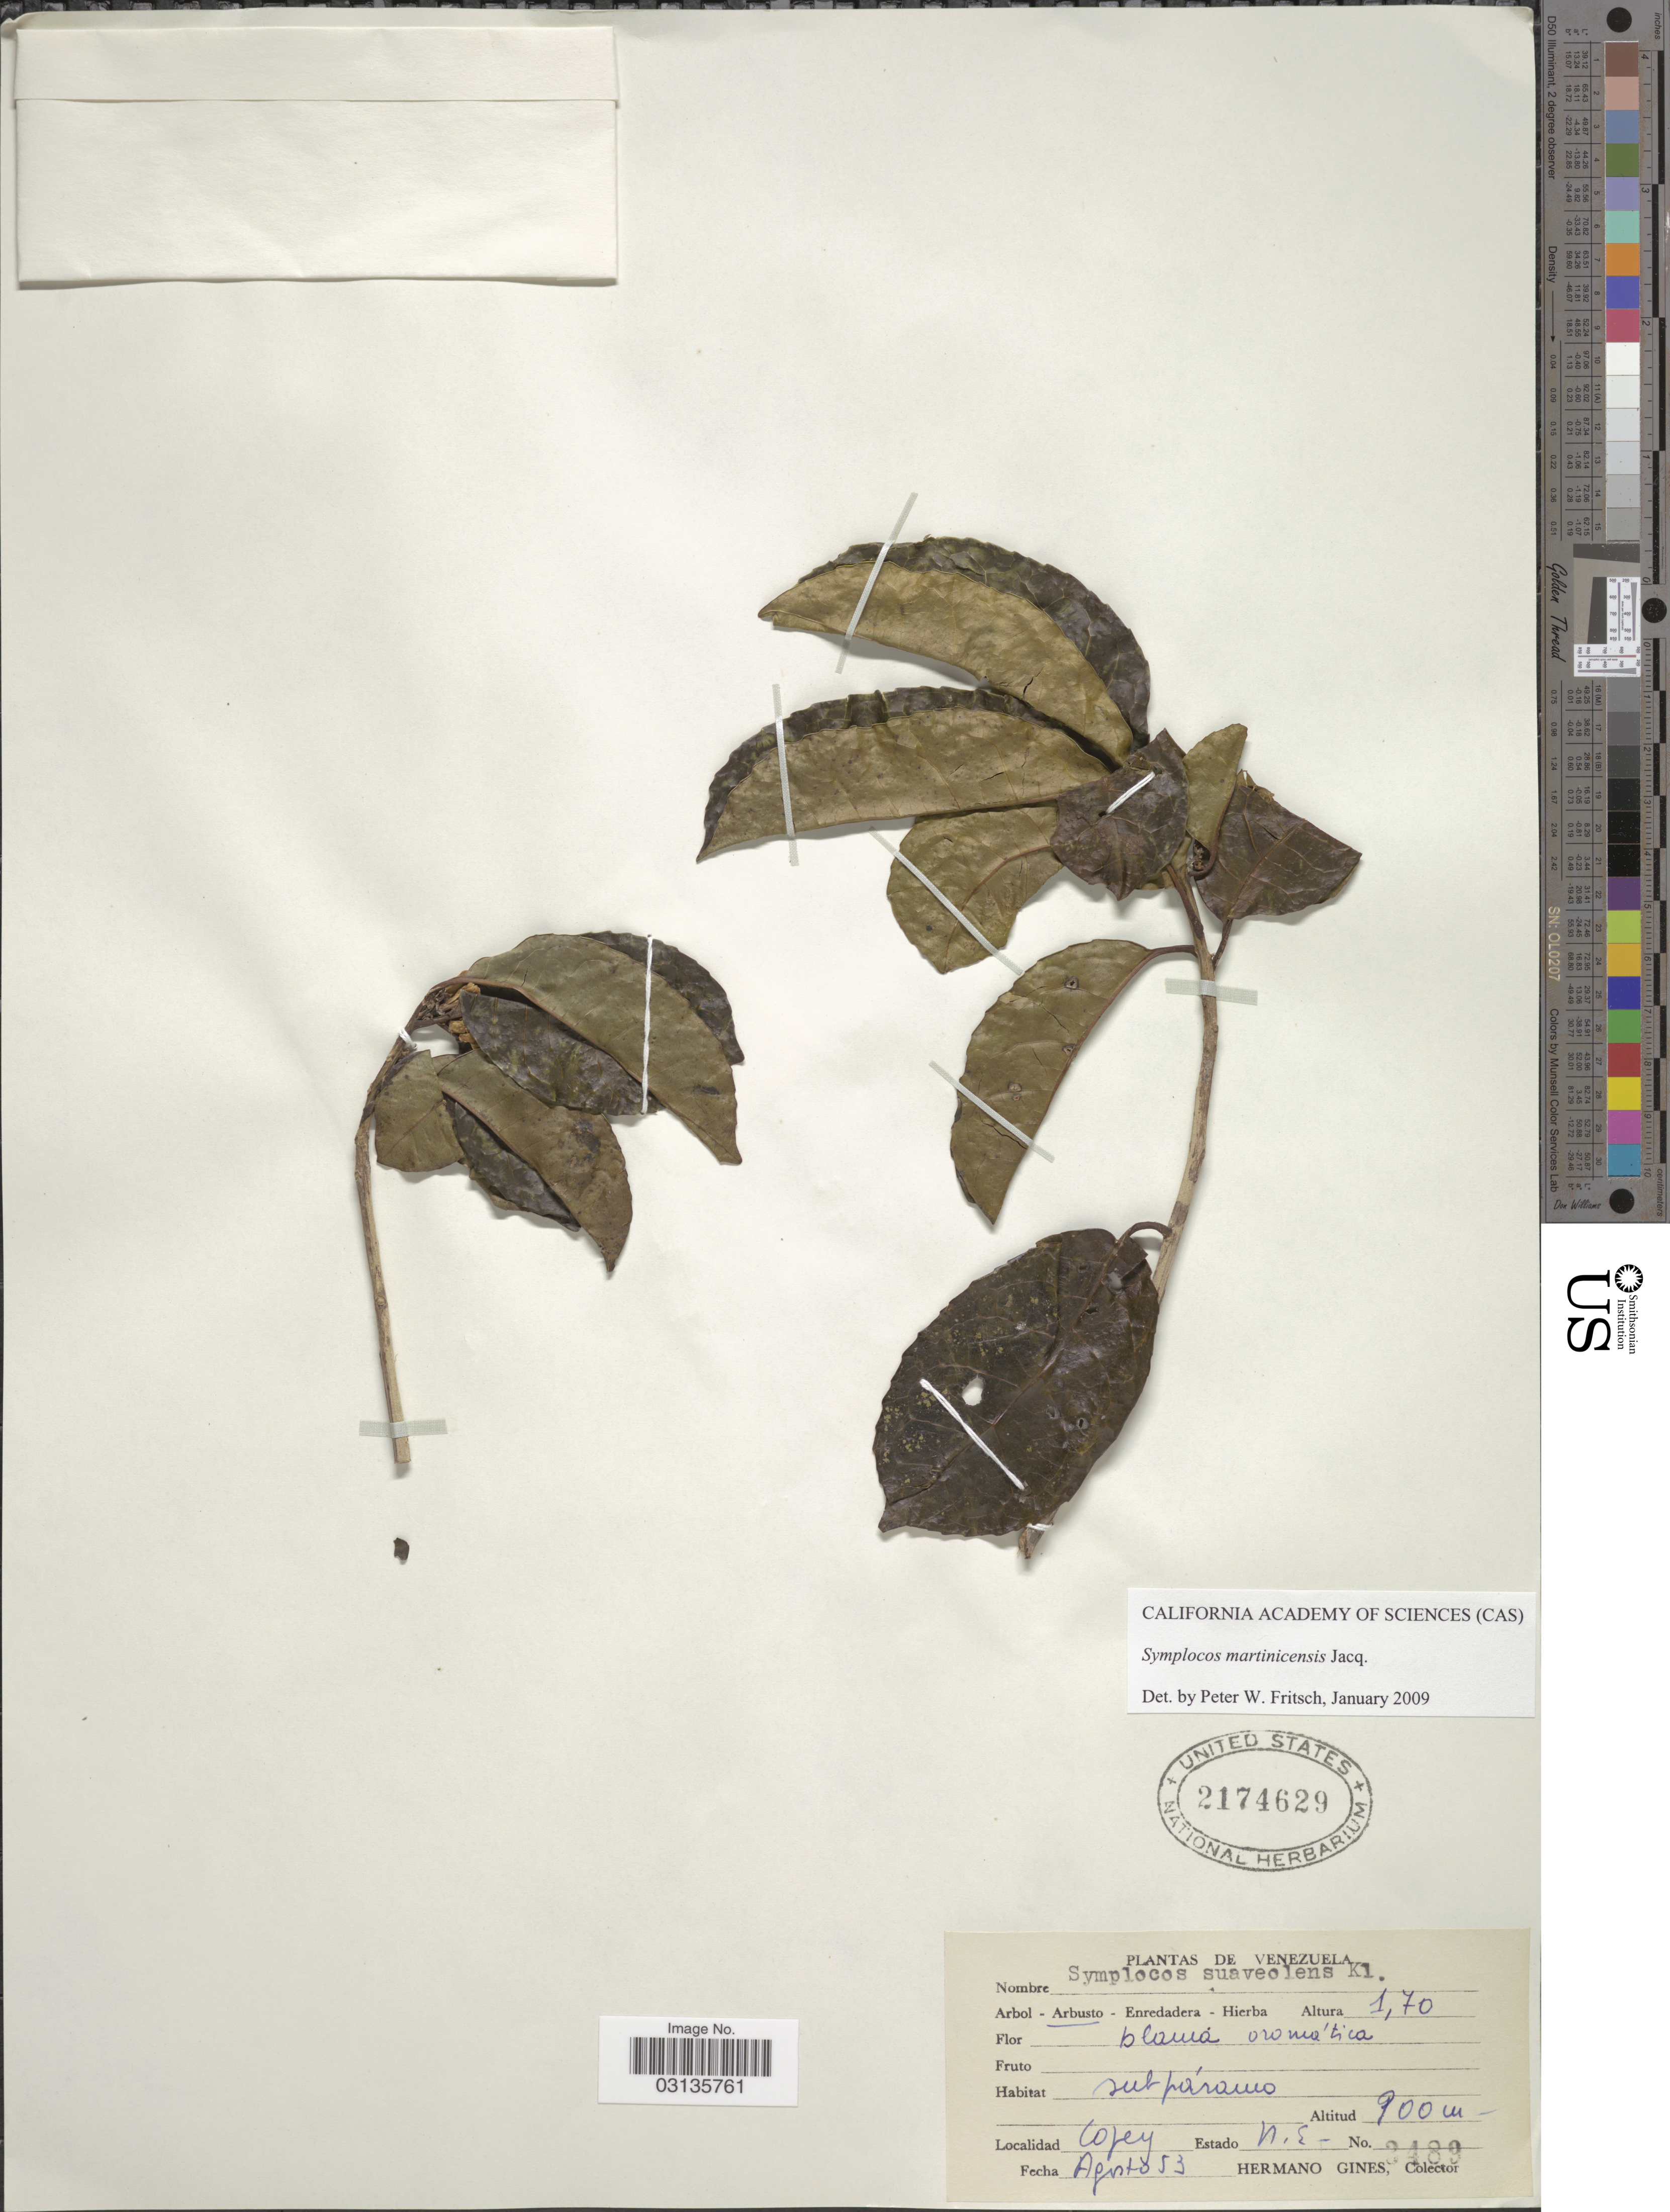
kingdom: Plantae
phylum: Tracheophyta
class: Magnoliopsida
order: Ericales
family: Symplocaceae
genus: Symplocos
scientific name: Symplocos martinicensis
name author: Jacq.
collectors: Bro. Gines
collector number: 3489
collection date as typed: Transcribed d/m/y: /8/53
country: Venezuela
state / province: Nueva Esparta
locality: Copey.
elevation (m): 900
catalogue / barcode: US 2174629